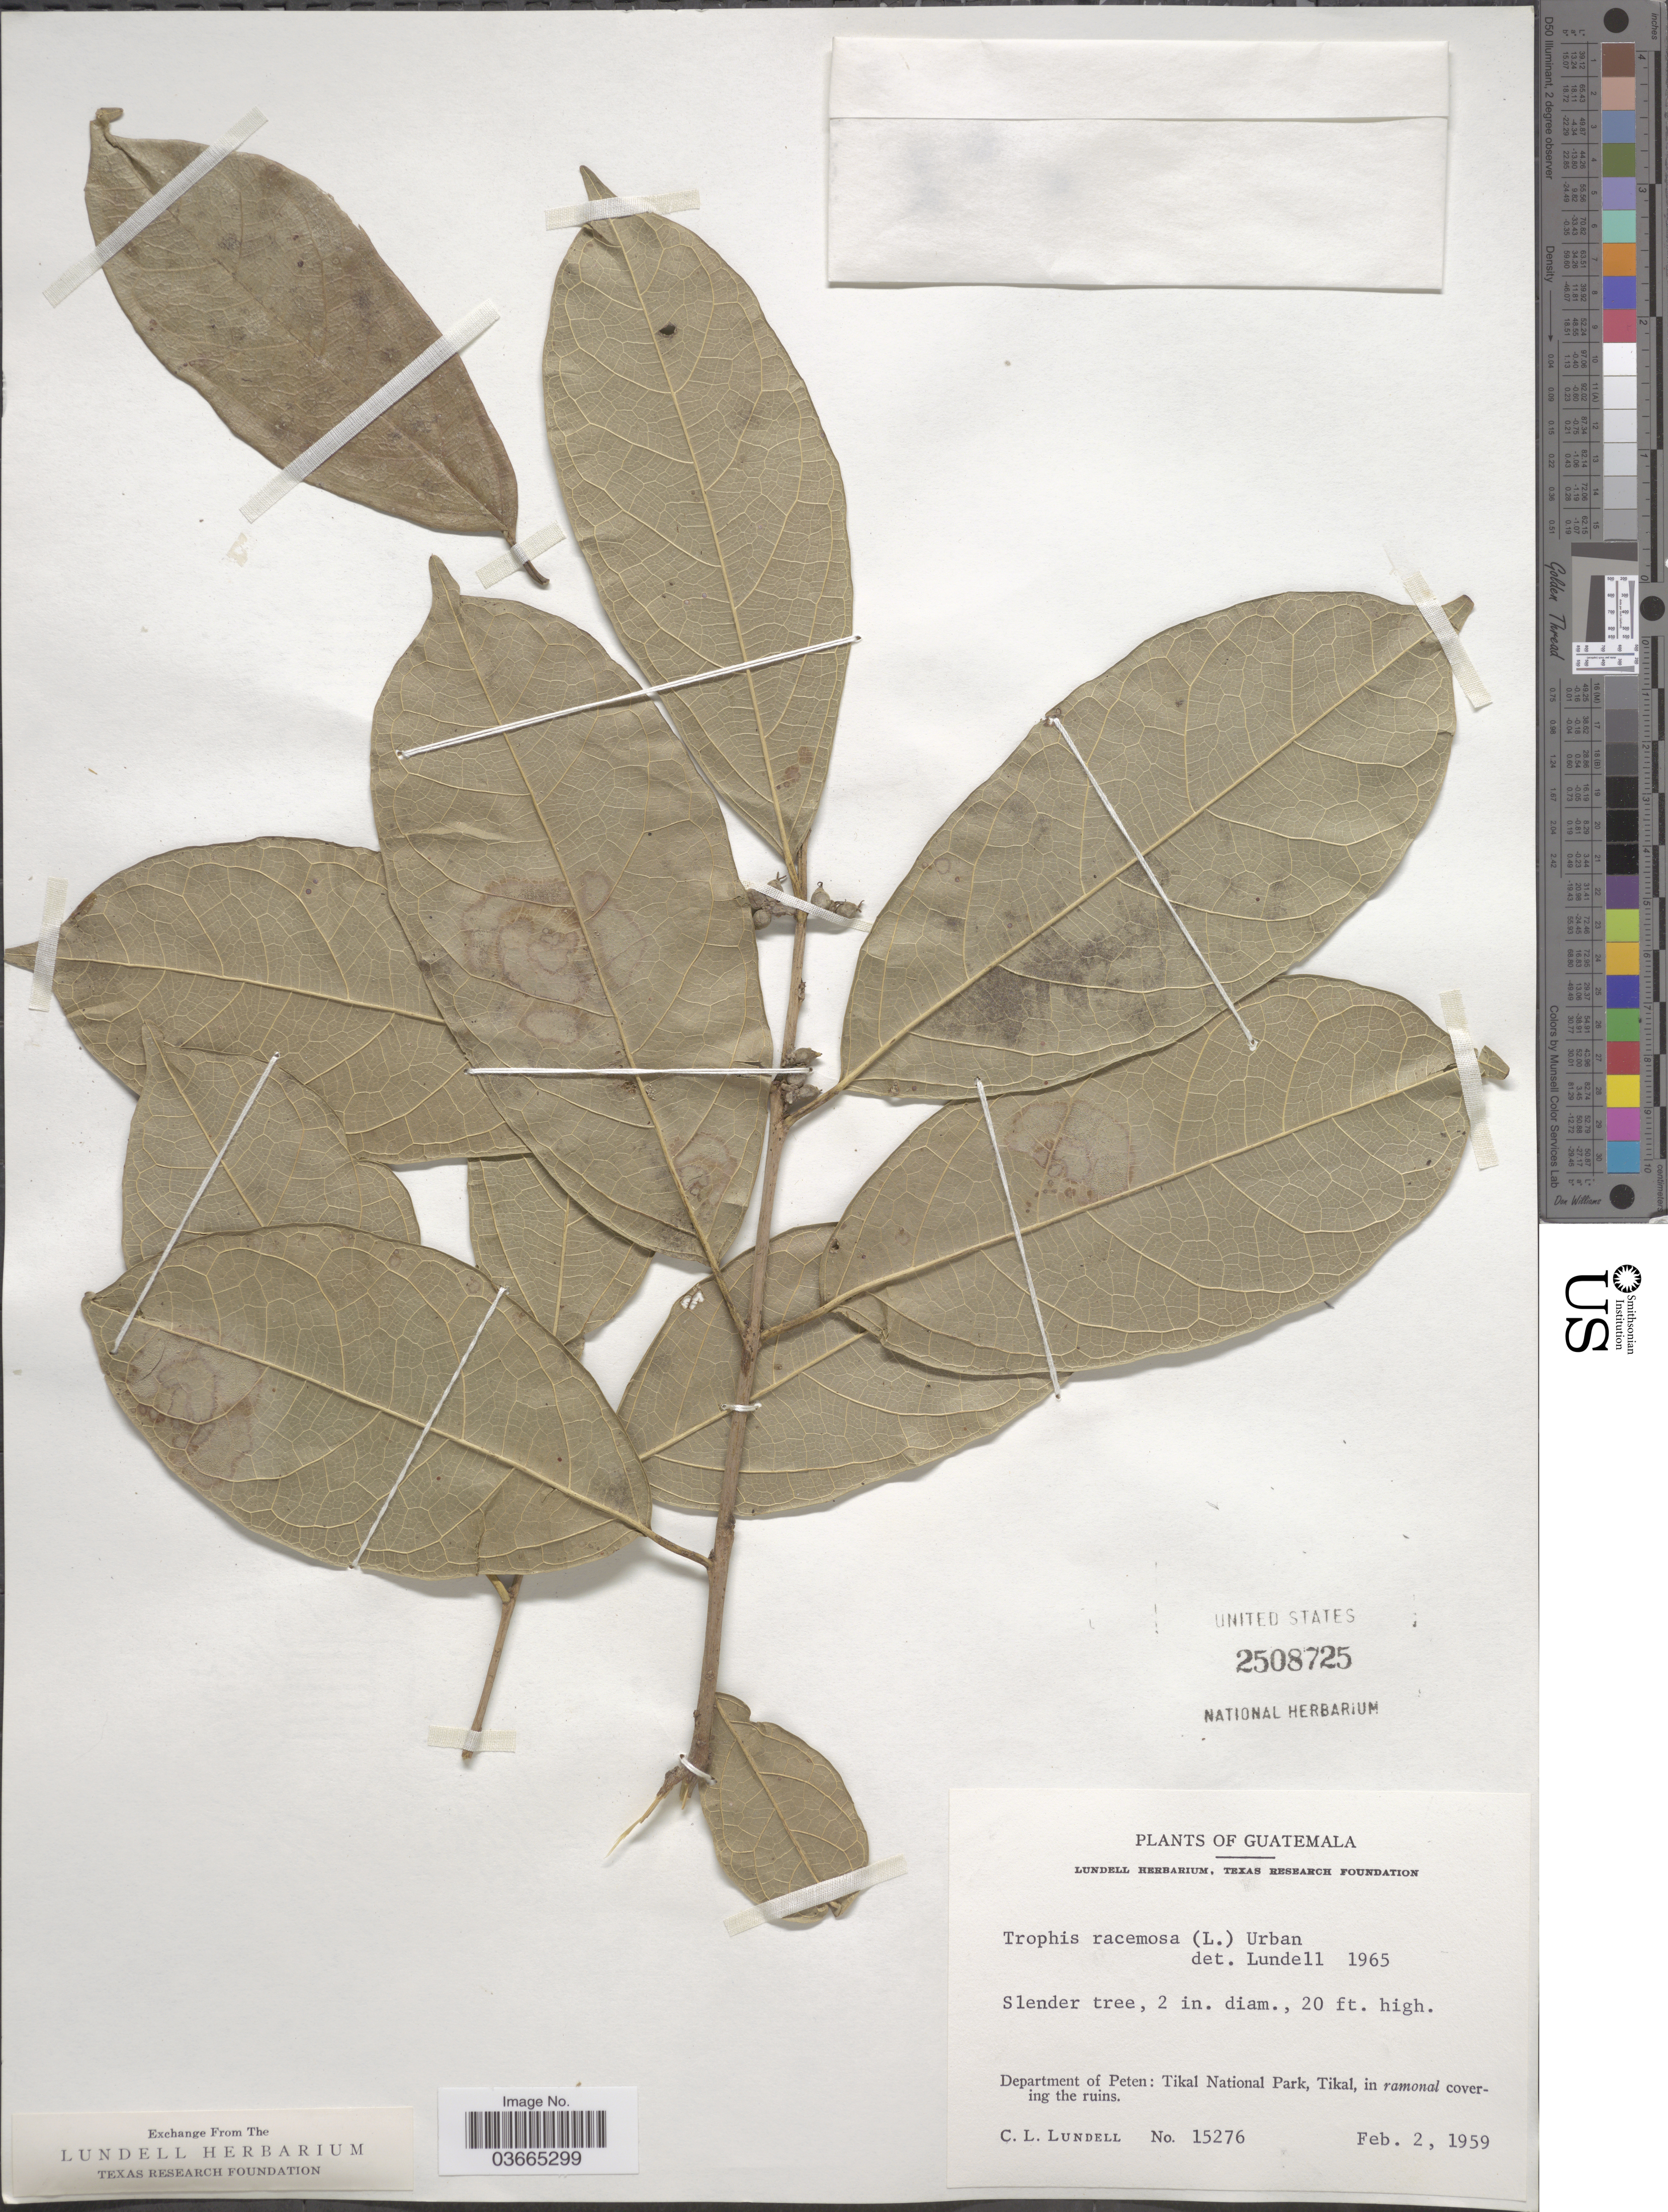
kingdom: Plantae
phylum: Tracheophyta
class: Magnoliopsida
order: Rosales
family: Moraceae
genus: Trophis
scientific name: Trophis racemosa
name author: (L.) Urb.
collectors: C. L. Lundell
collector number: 15276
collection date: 1959-02-02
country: Guatemala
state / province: El Peten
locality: Department of Peten: Tikal National Park, Tikal.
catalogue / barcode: US 2508725